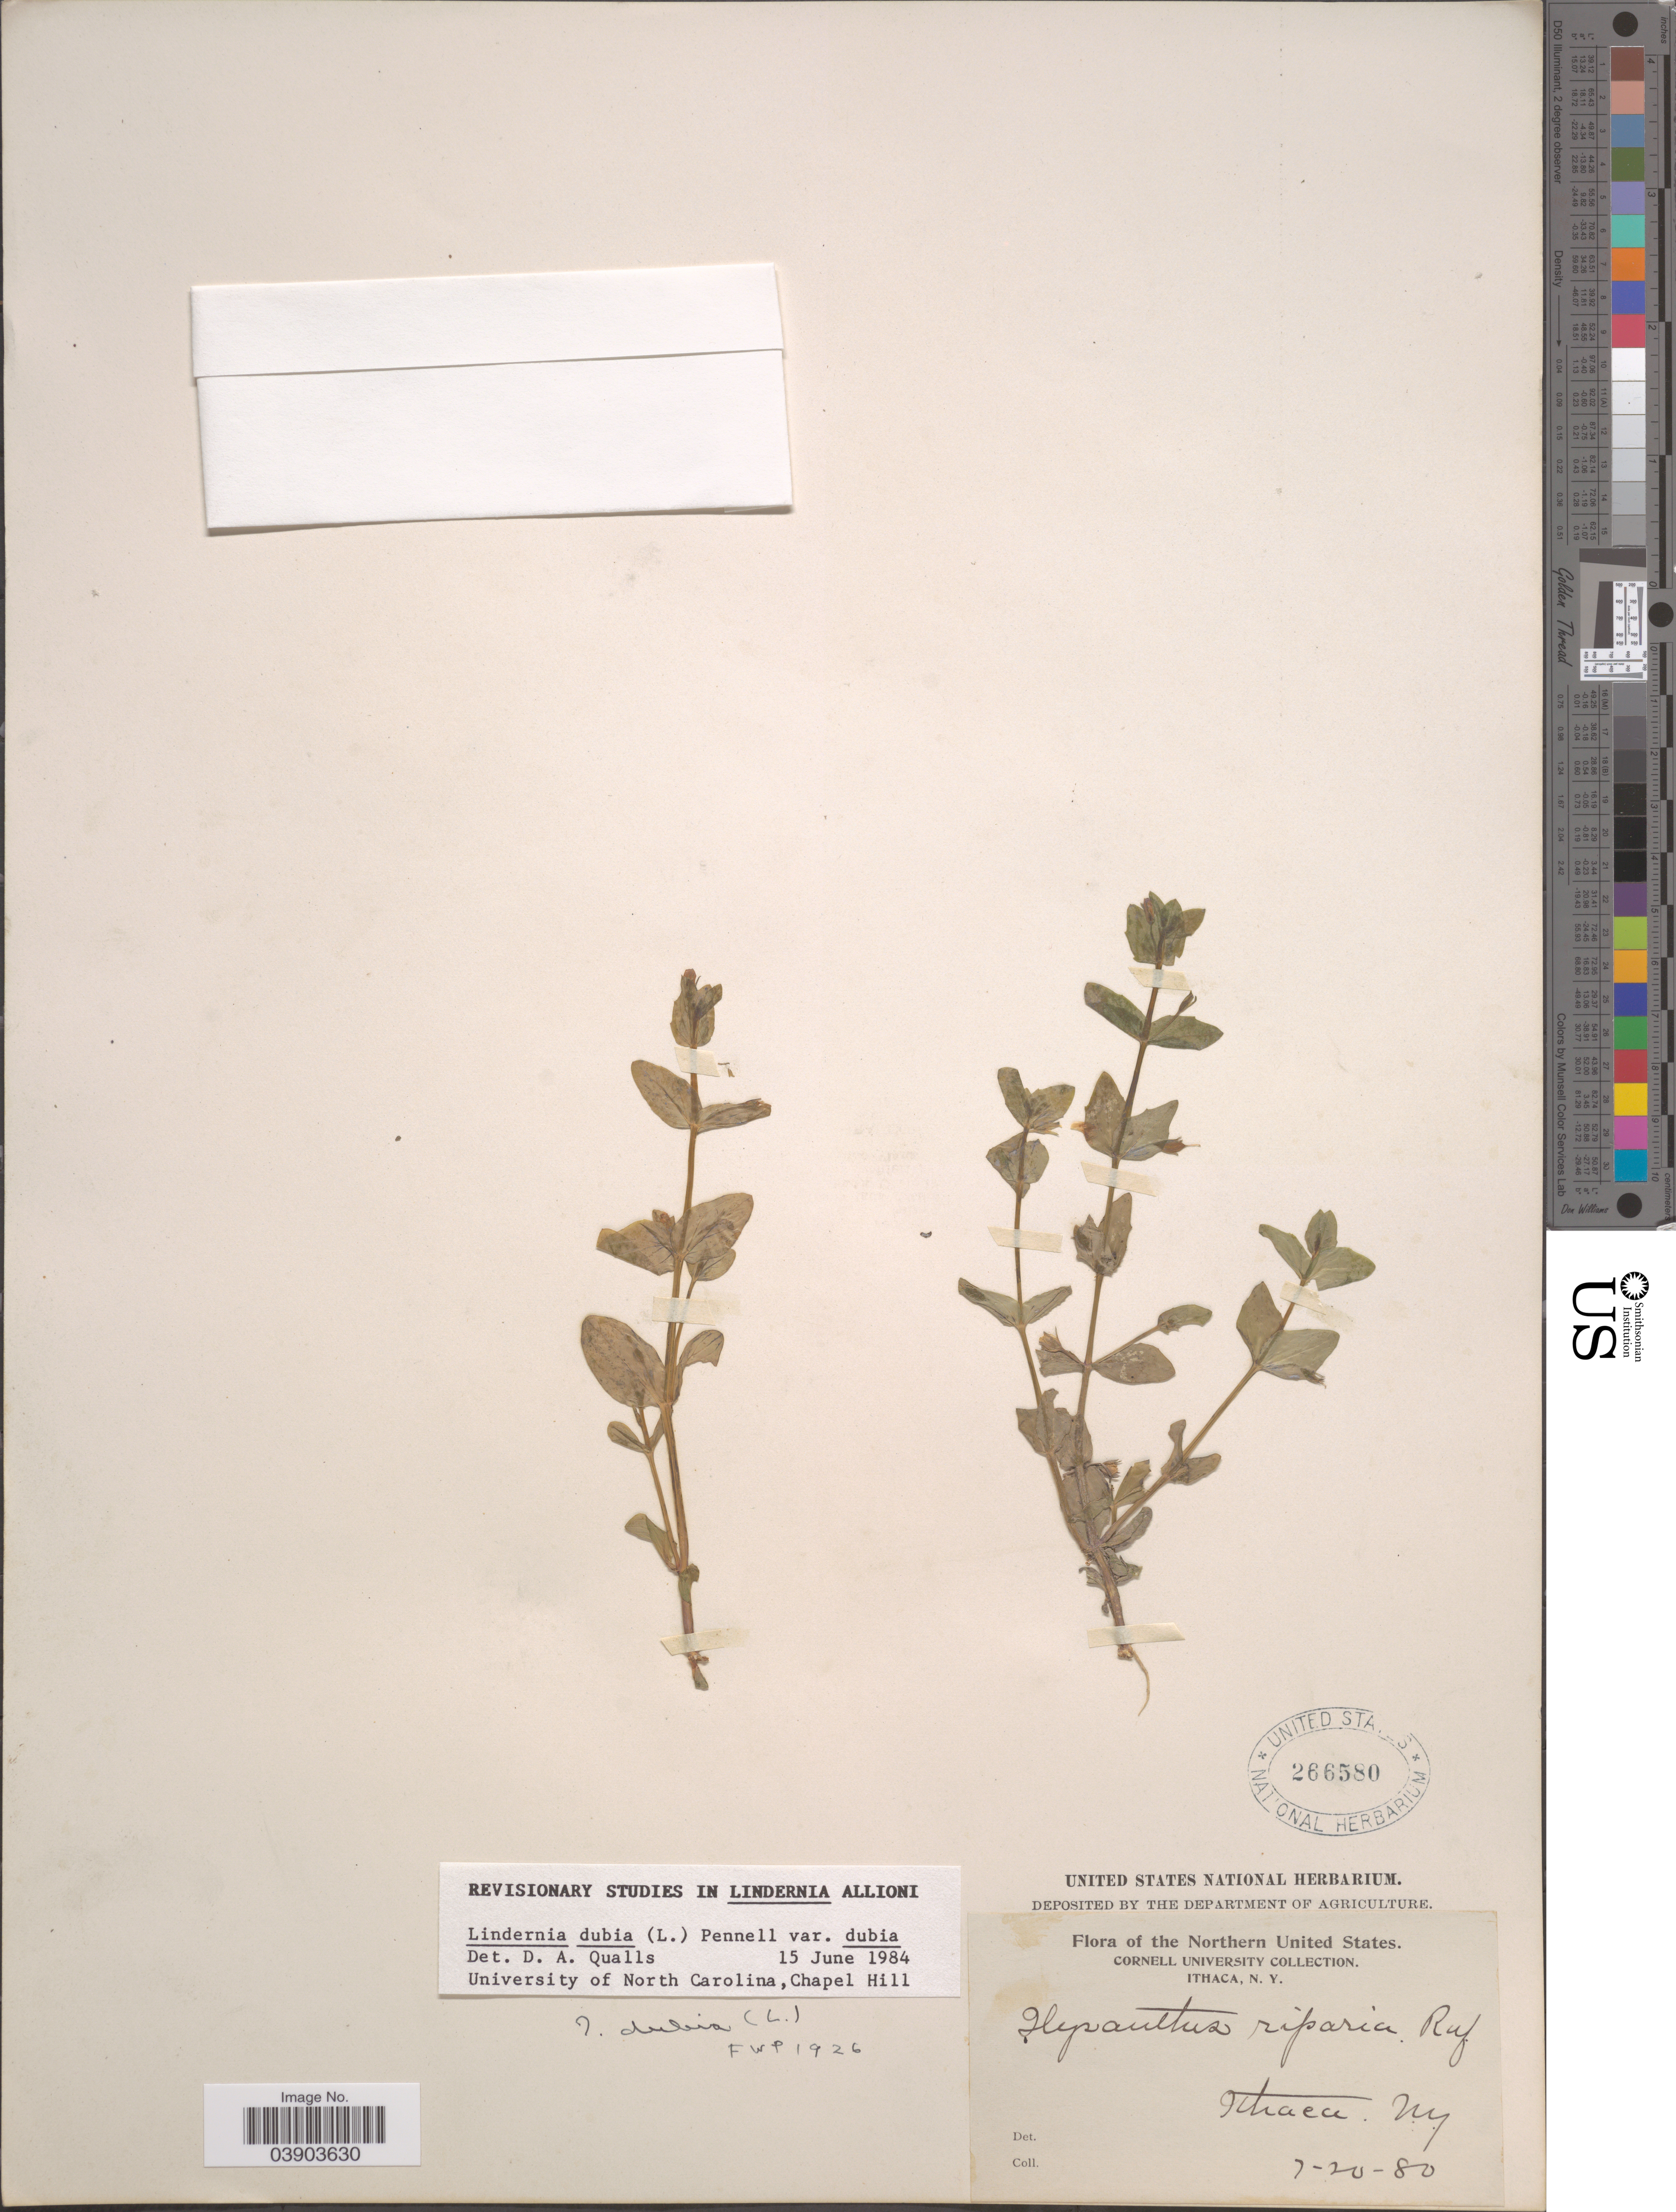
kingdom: Plantae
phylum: Tracheophyta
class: Magnoliopsida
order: Lamiales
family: Linderniaceae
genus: Lindernia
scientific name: Lindernia dubia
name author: (L.) Pennell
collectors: Cornell University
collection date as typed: Transcribed d/m/y: 20/7/80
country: United States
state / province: New York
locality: The Northern United States. Ithaca.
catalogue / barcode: US 266580